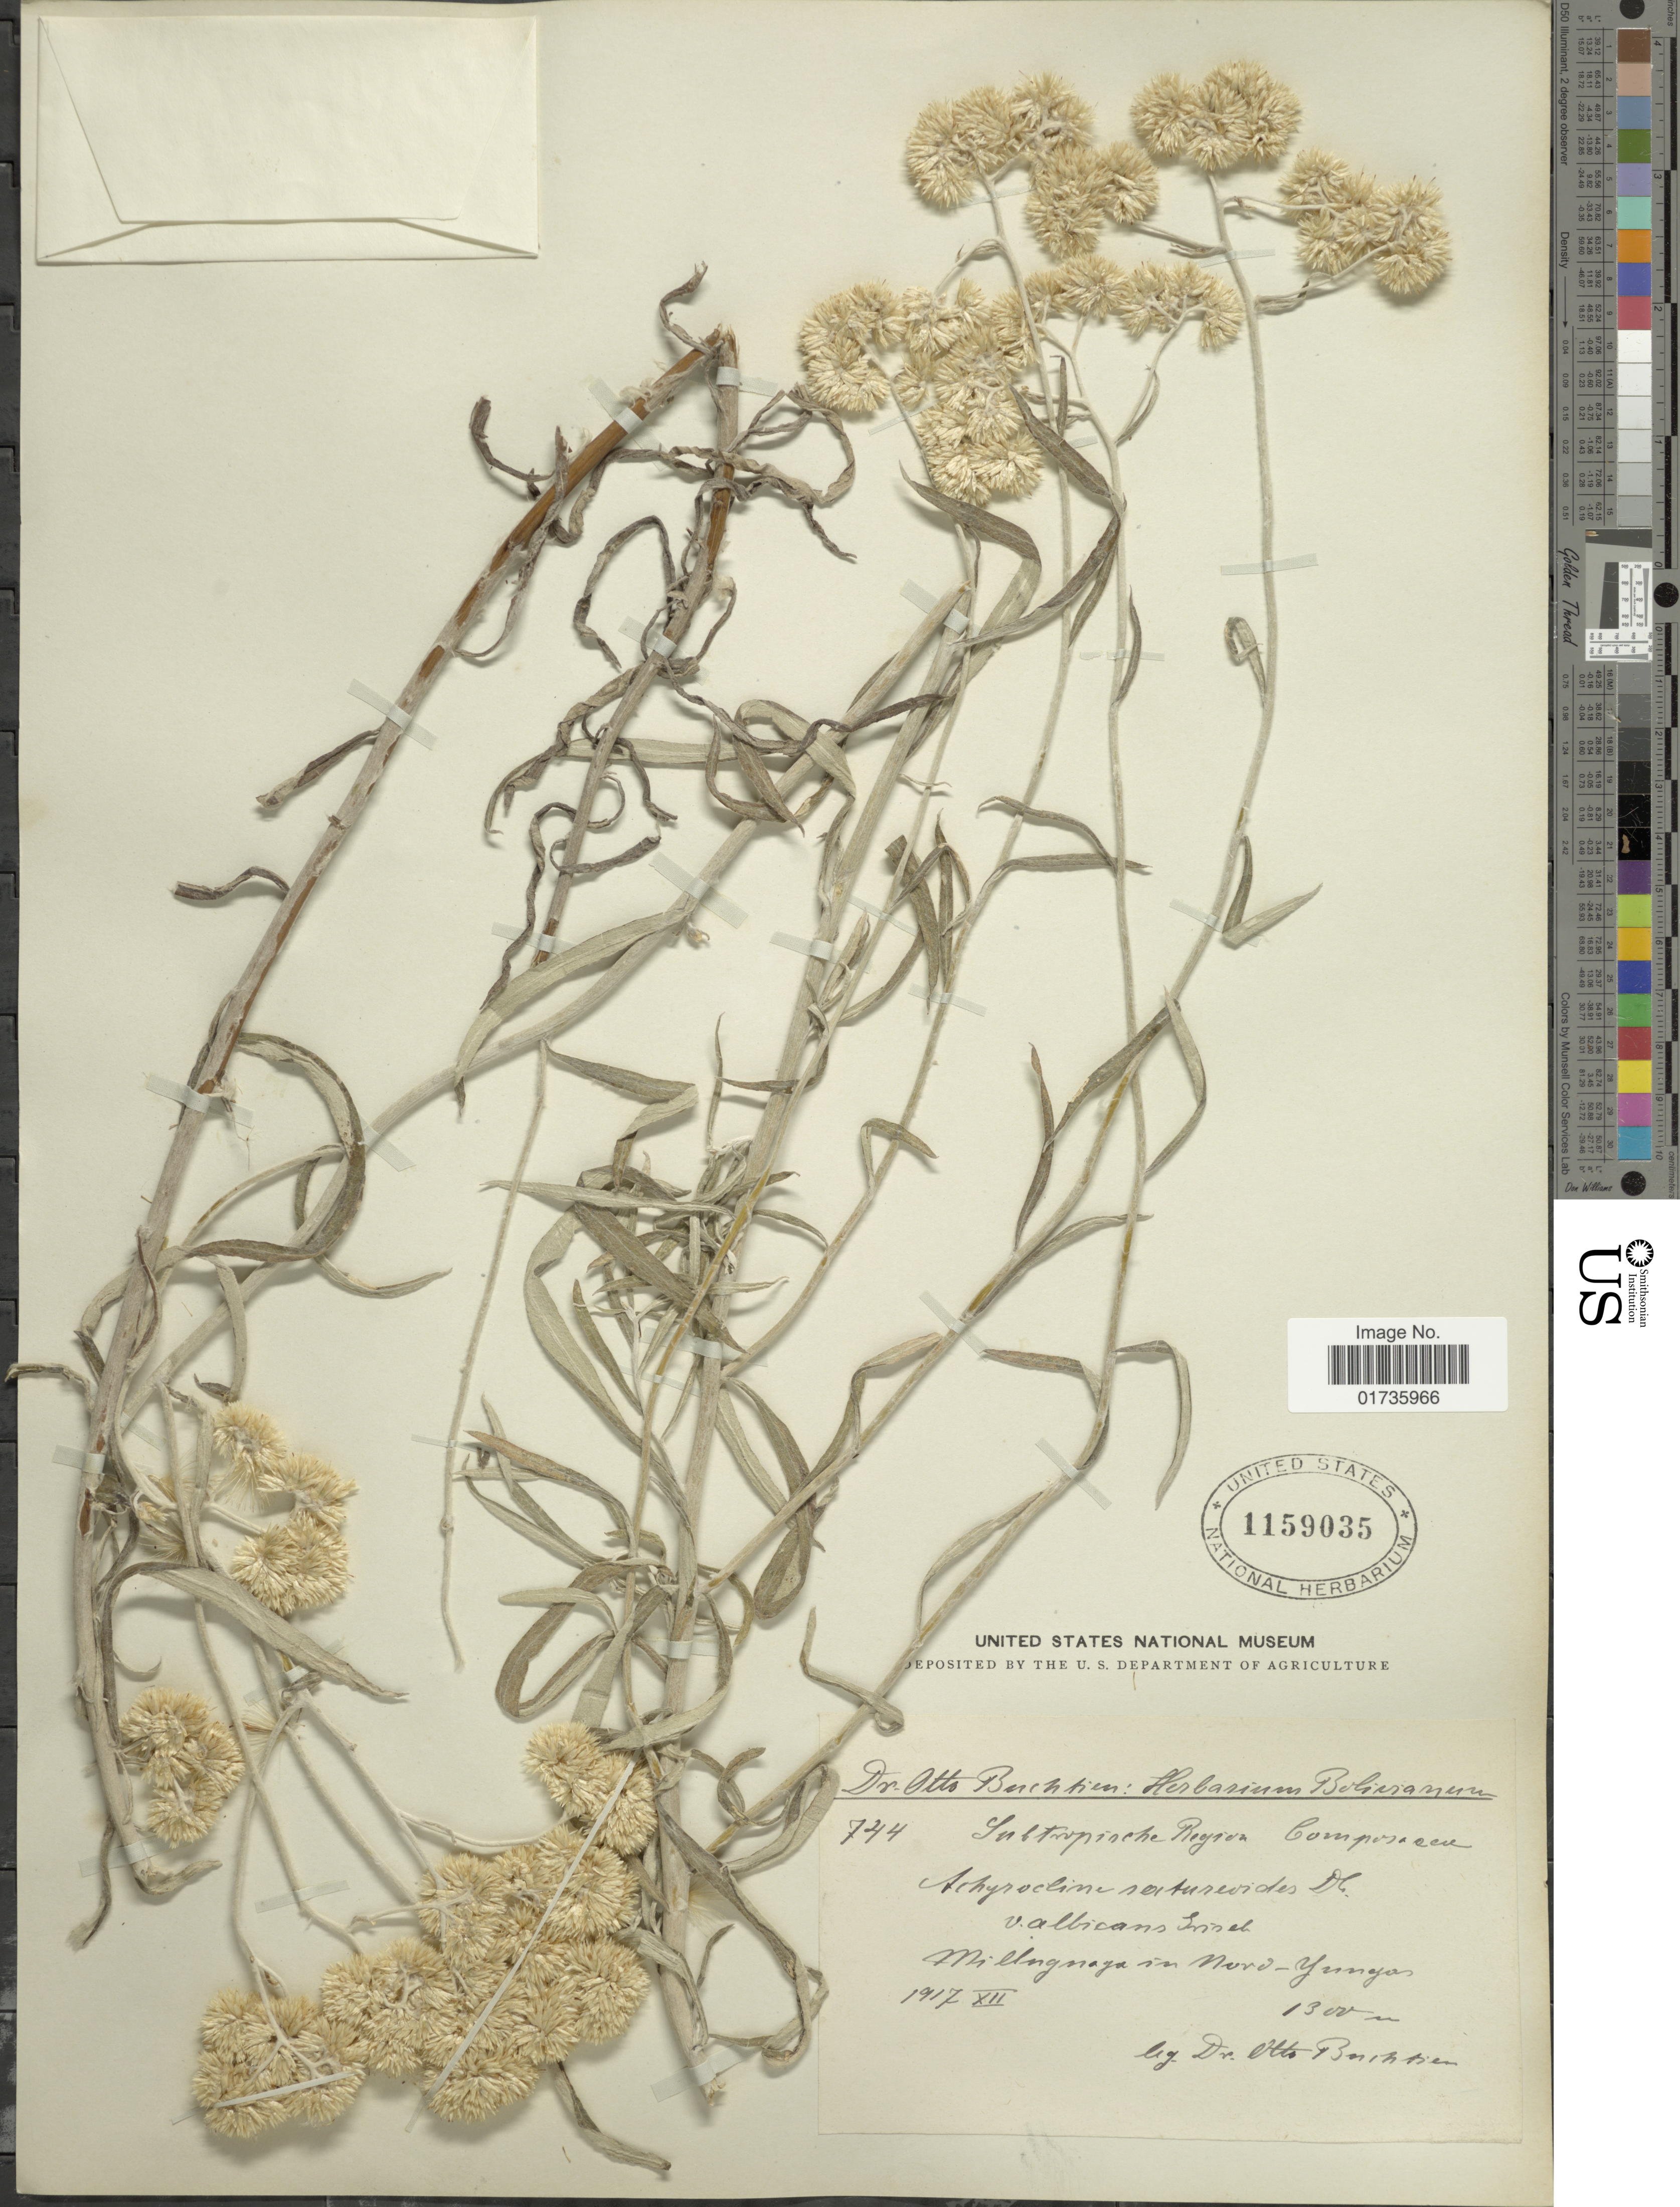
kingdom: Plantae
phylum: Tracheophyta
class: Magnoliopsida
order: Asterales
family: Asteraceae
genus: Achyrocline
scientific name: Achyrocline satureioides var. albicans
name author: (Griseb.) Baker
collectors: O. Buchtien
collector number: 744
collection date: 1917-12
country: Bolivia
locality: Millugnaya in Nord-Yungas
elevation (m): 1300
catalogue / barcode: US 1159035